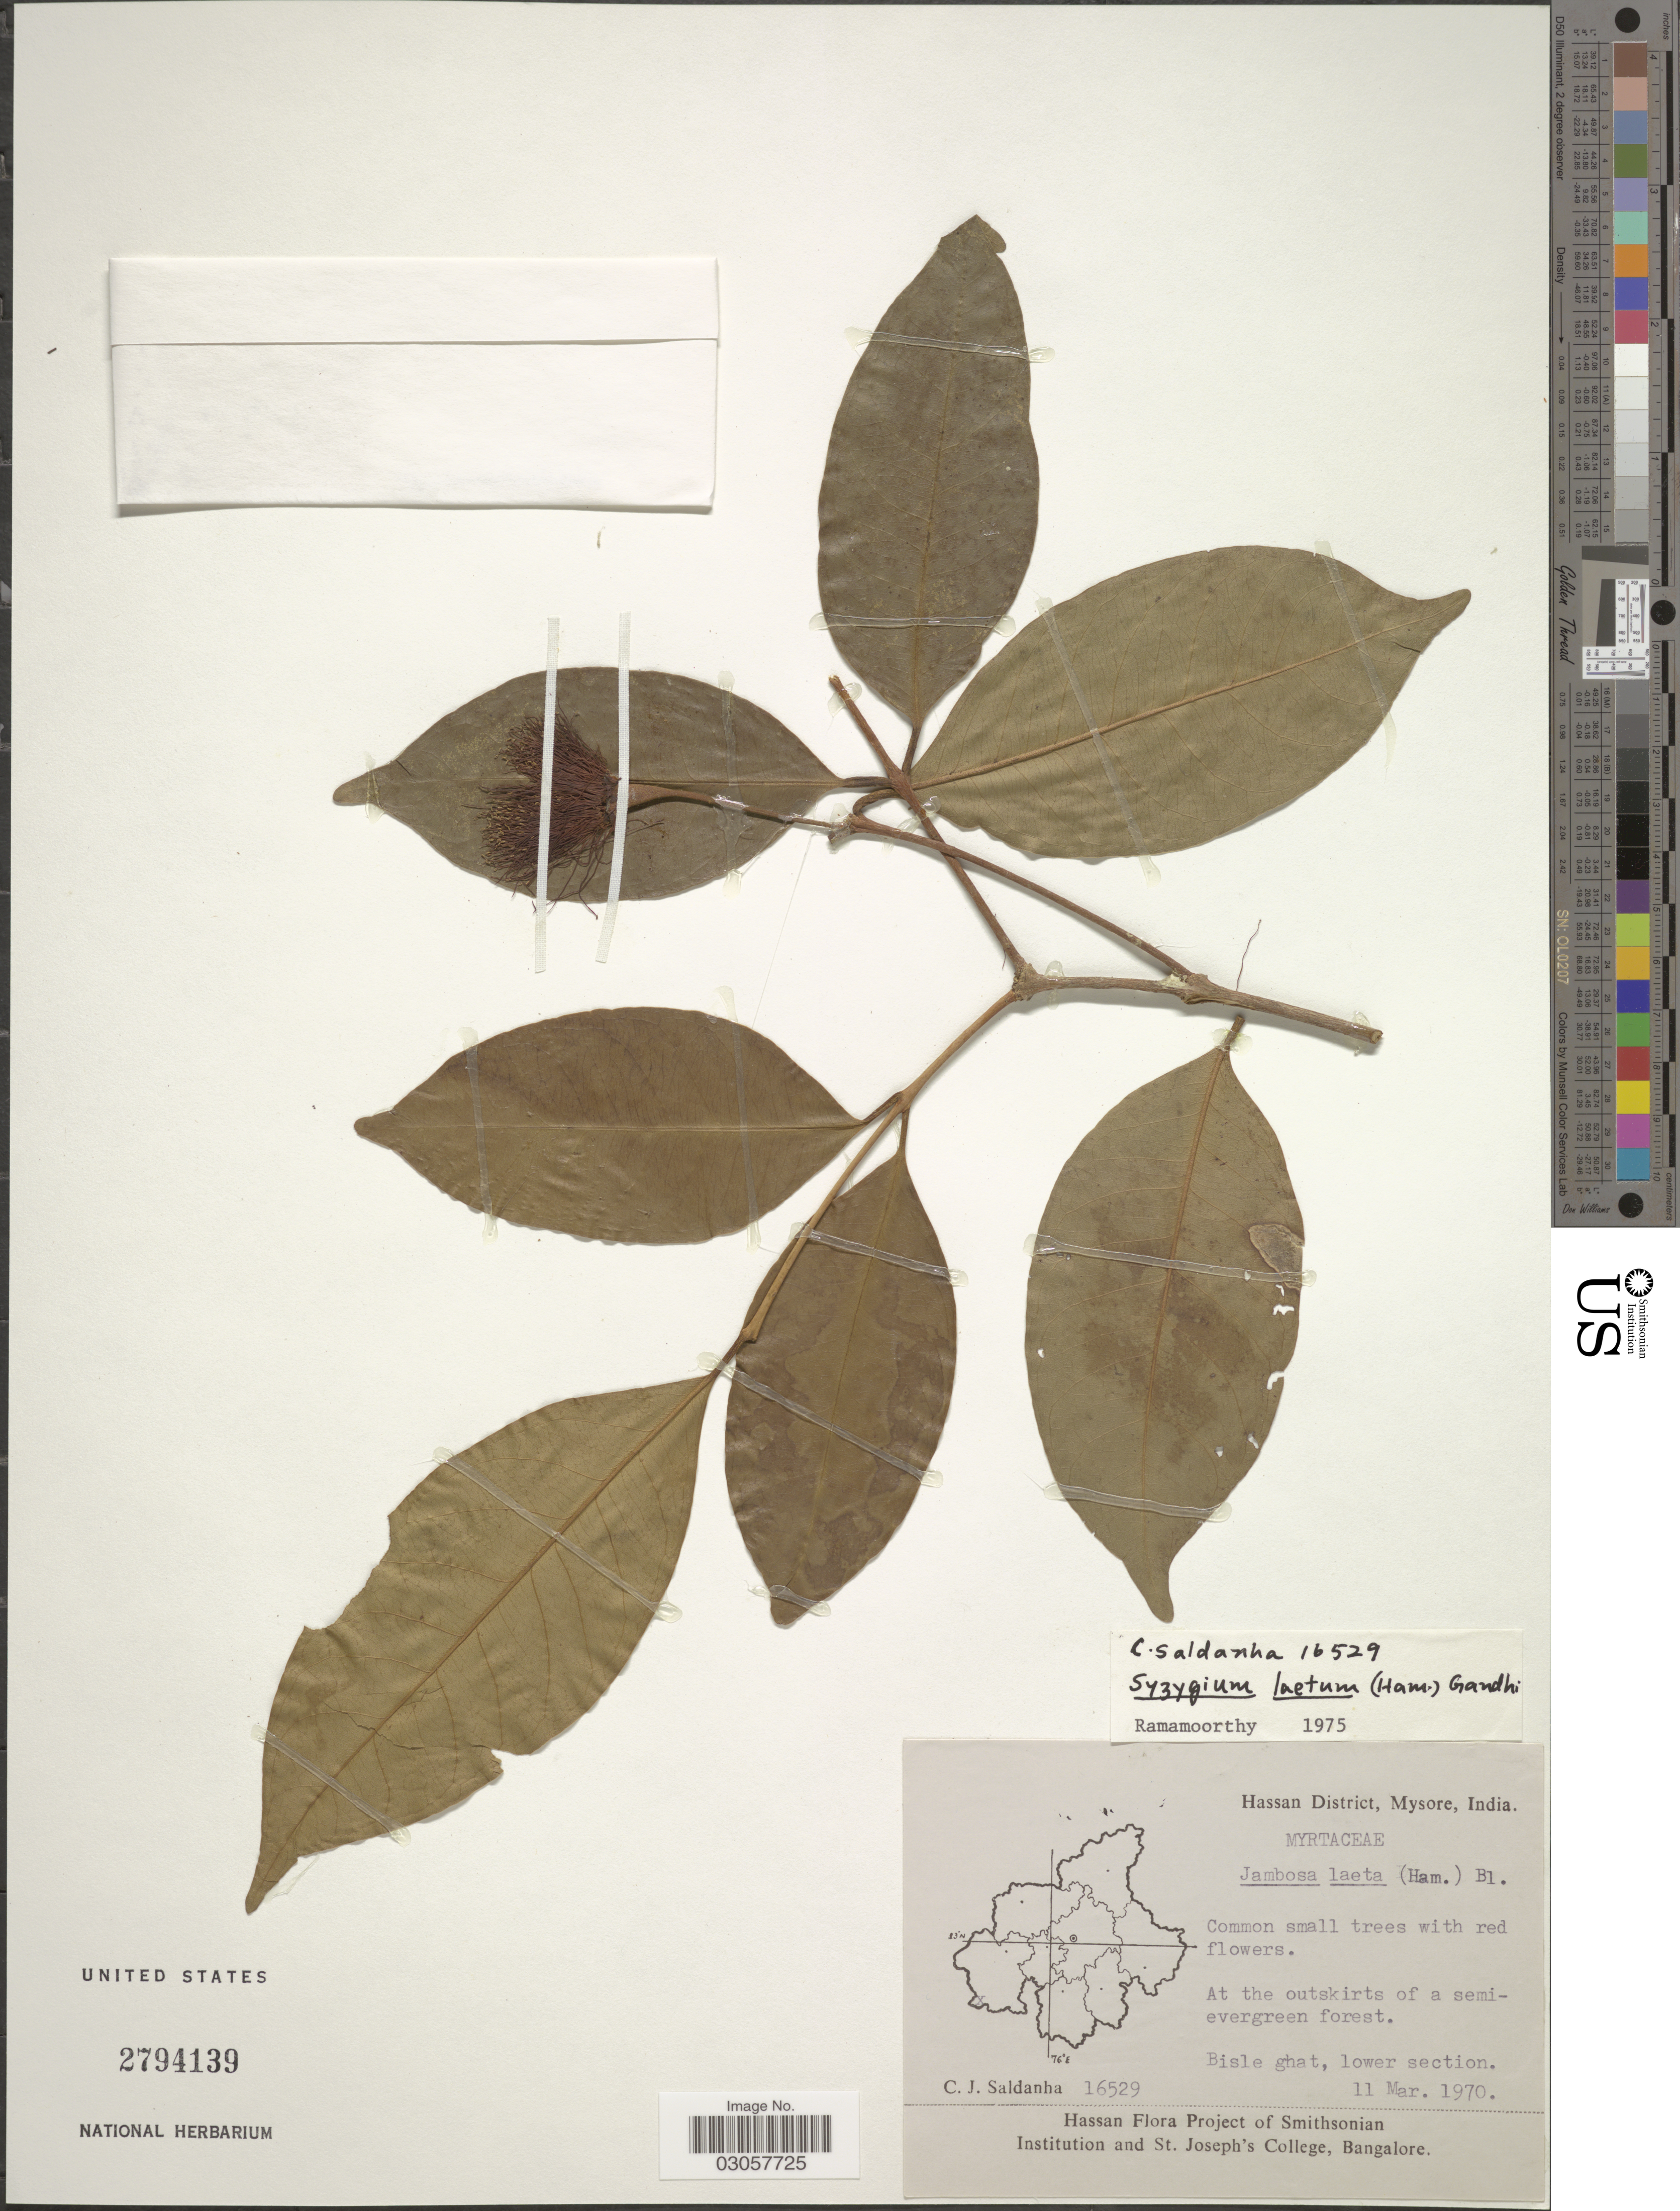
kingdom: Plantae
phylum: Tracheophyta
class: Magnoliopsida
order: Myrtales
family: Myrtaceae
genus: Syzygium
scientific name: Syzygium laetum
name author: (Buch.-Ham.) Gandhi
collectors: C. J. Saldanha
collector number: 16529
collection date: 1970-03-11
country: India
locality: Hassan District, Mysore. Bisle ghat, lower section.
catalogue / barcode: US 2794139